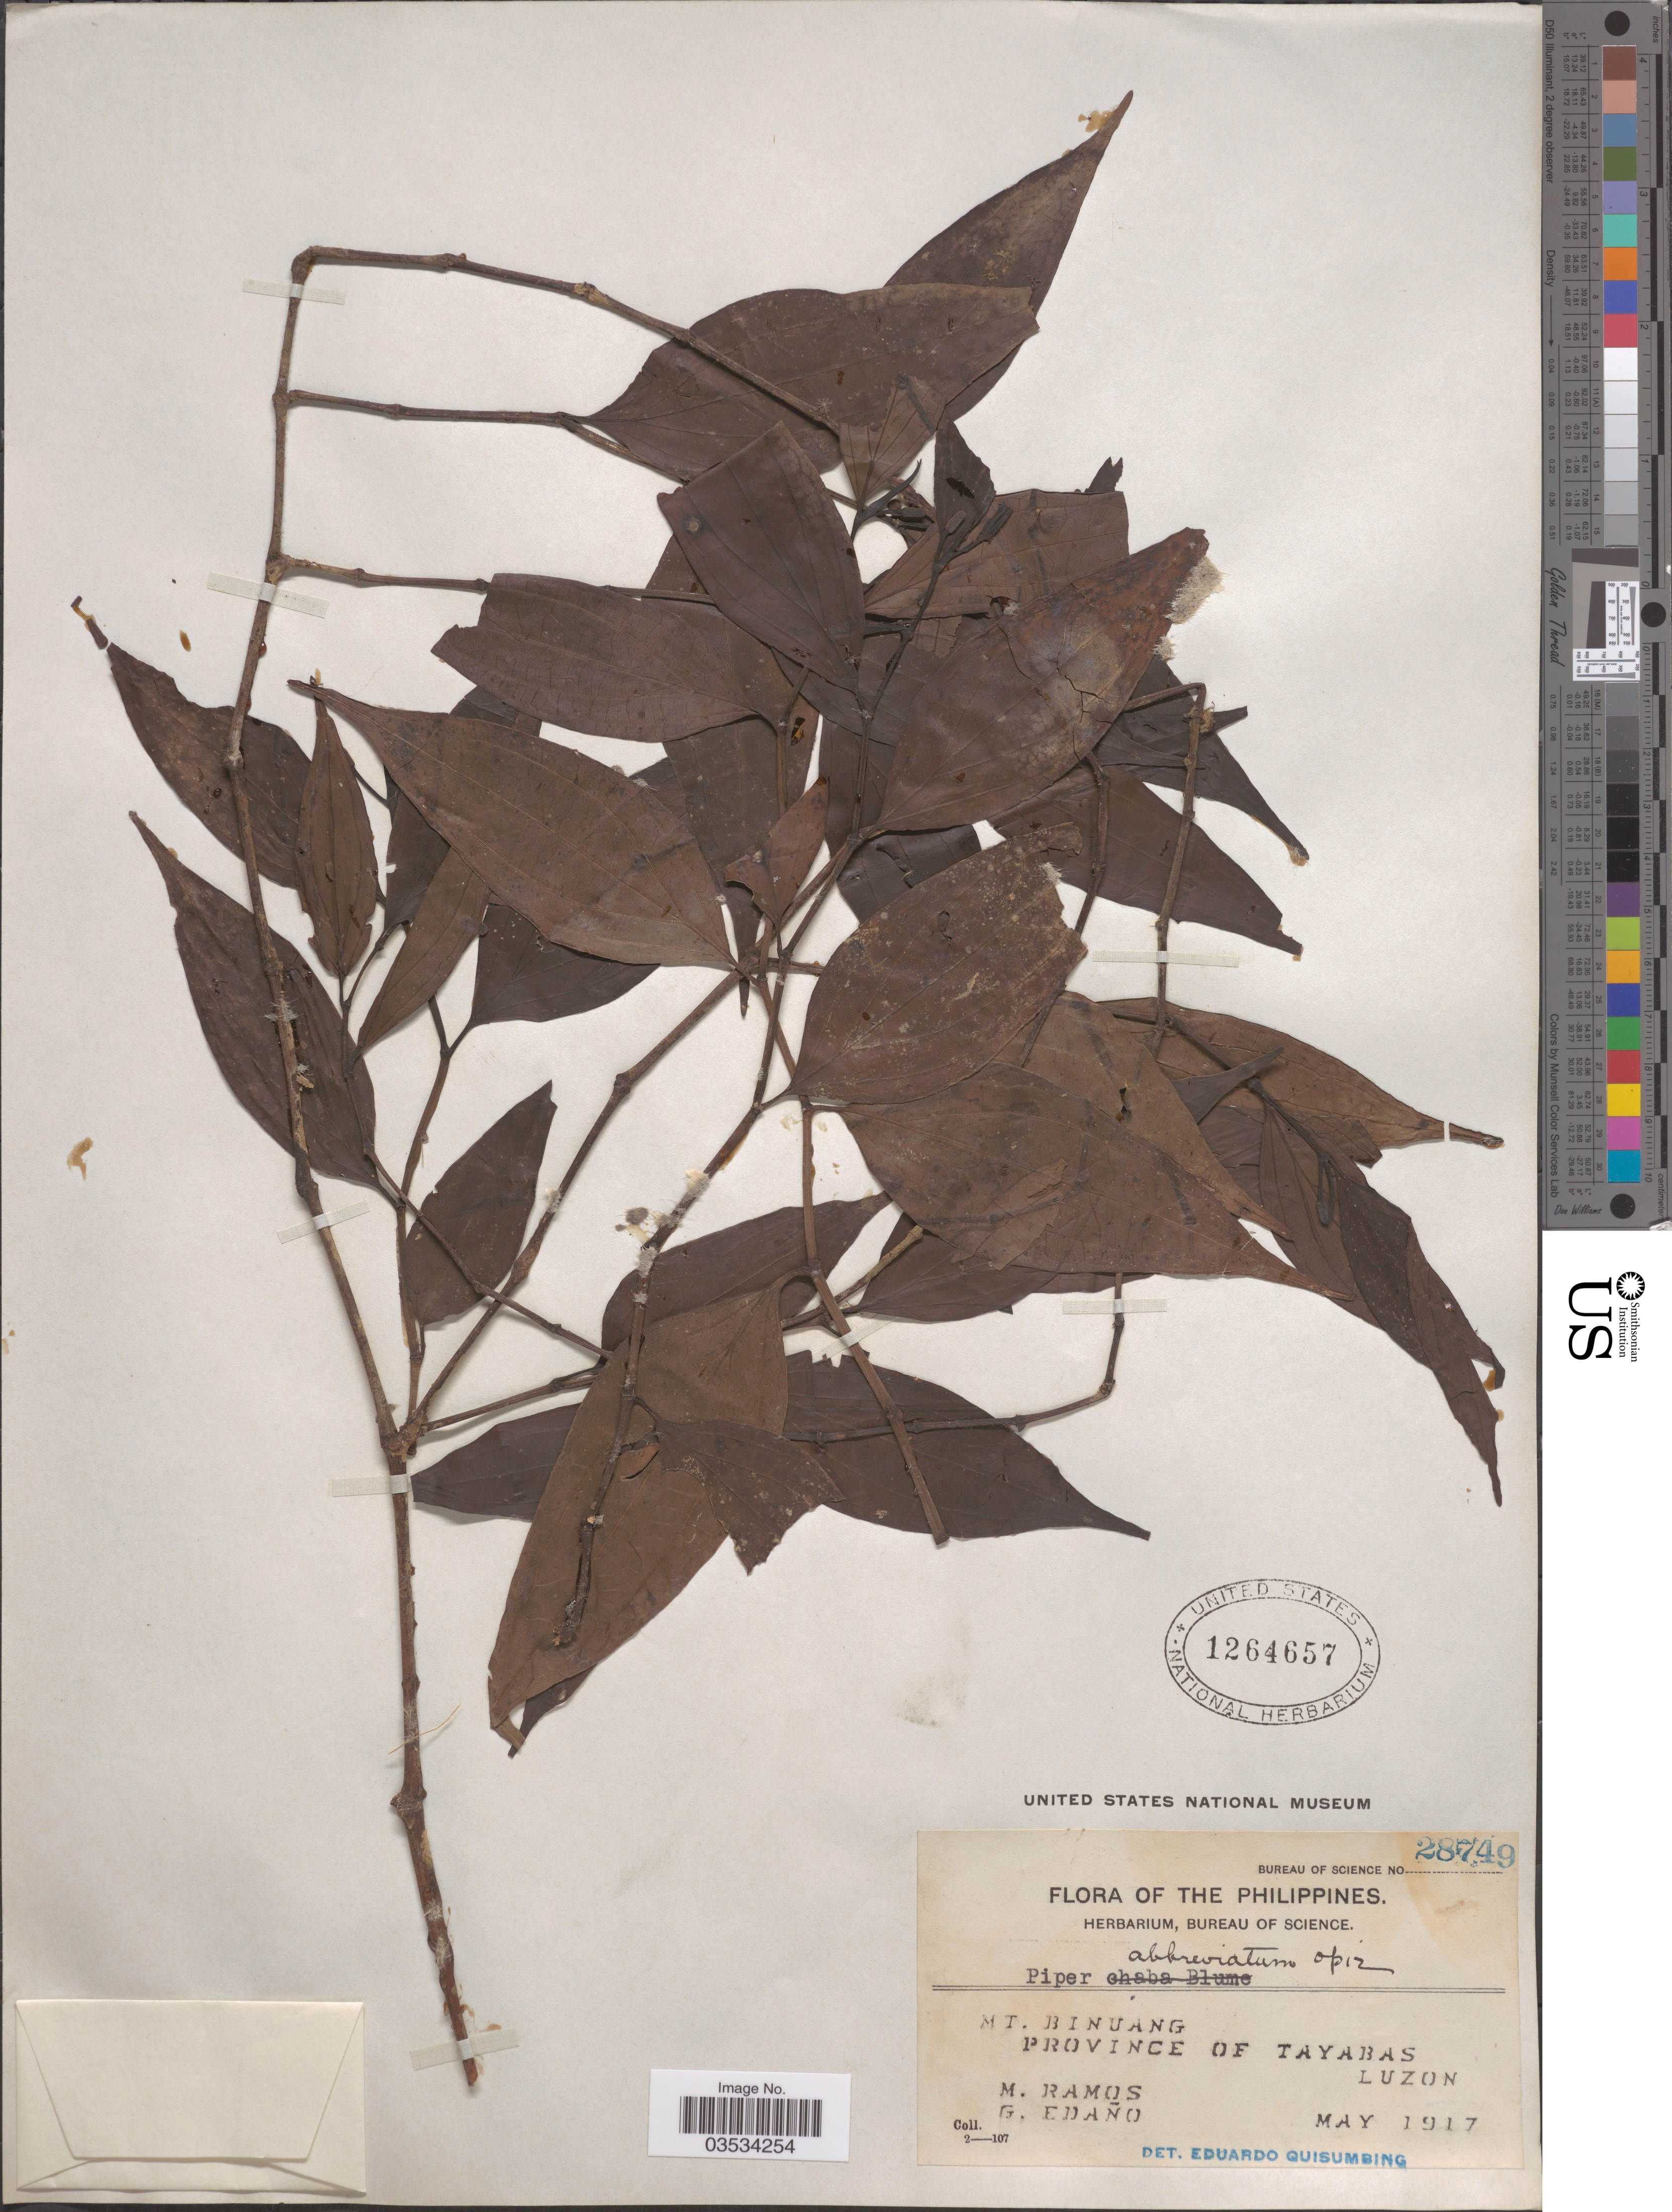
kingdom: Plantae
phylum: Tracheophyta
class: Magnoliopsida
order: Piperales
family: Piperaceae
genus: Piper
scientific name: Piper abbreviatum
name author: Opiz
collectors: M. Ramos & G. Edaño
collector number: Bureau of Science 28749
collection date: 1917-05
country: Philippines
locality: Mt. Binuang. Province of Tayabas. Luzon.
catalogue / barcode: US 1264657